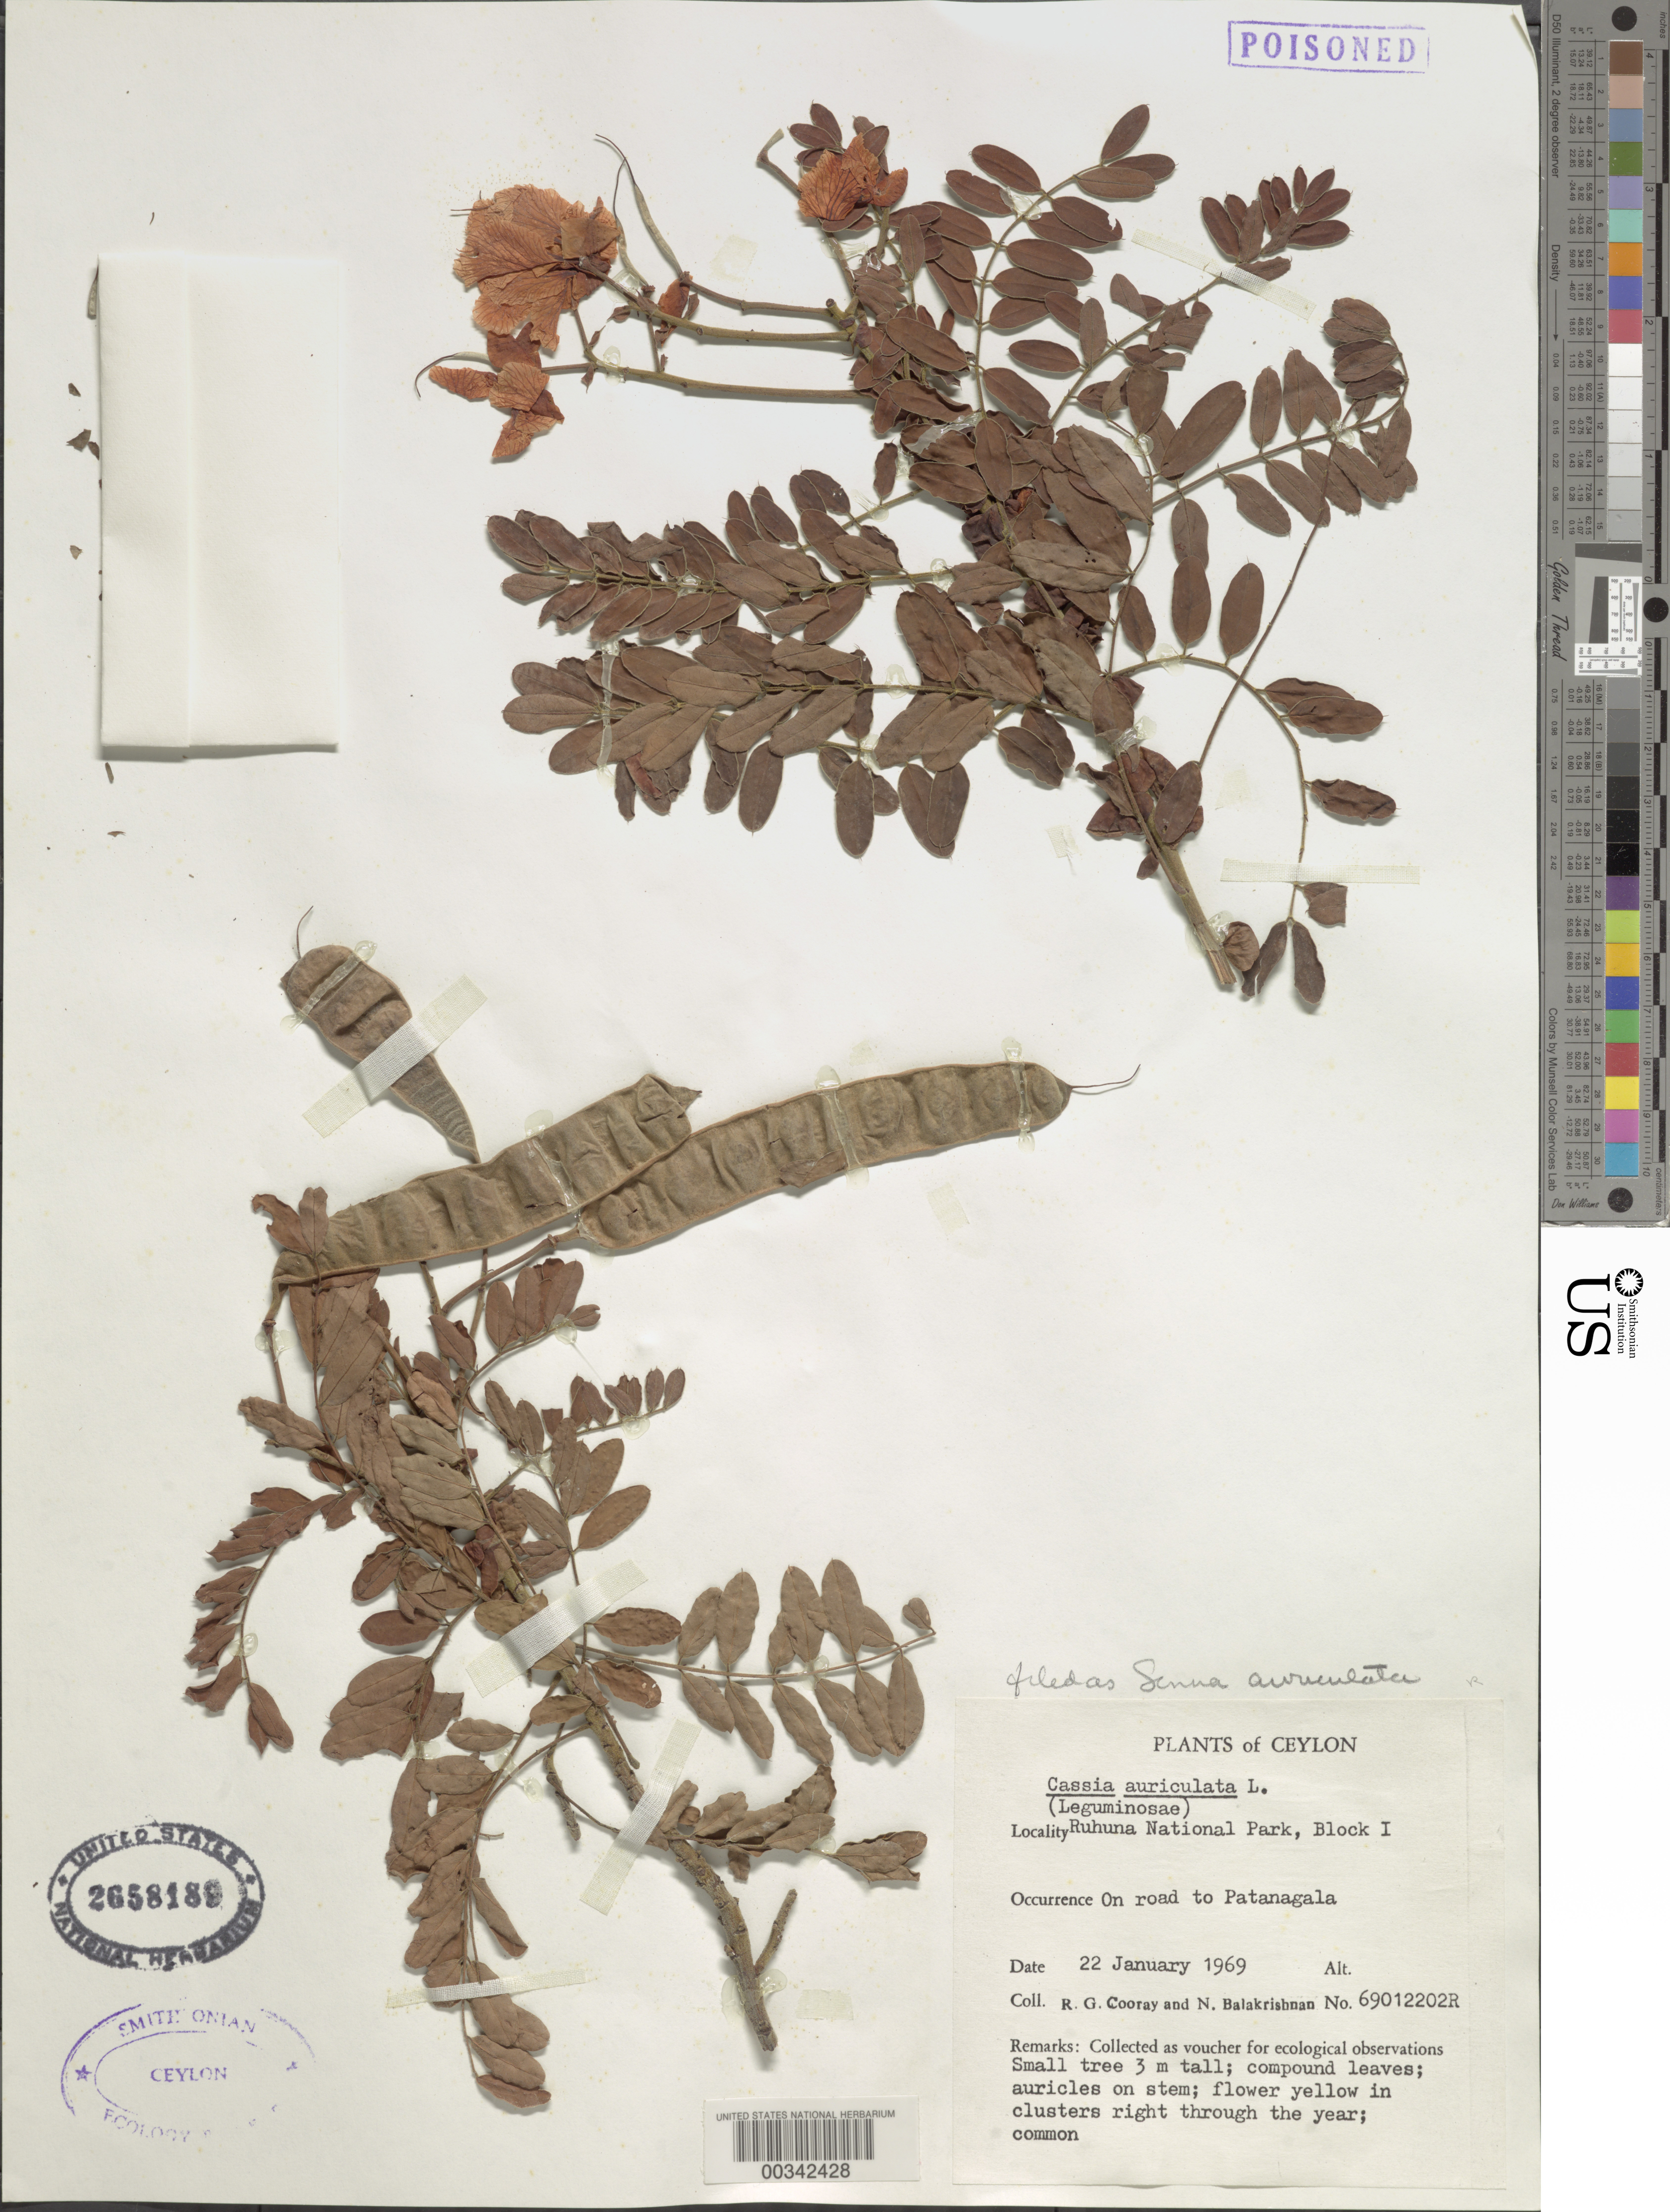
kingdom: Plantae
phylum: Tracheophyta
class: Magnoliopsida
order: Fabales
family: Fabaceae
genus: Senna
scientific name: Senna auriculata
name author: (L.) Roxb.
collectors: R. Cooray & N. Balakrishnan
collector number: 69012202r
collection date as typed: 22 Jan 1969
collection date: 1969-01-22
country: Sri Lanka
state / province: Southern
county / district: Hambantota Dist.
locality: Ruhuna nat'l park, block i; on road to patanagala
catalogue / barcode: US 2658189